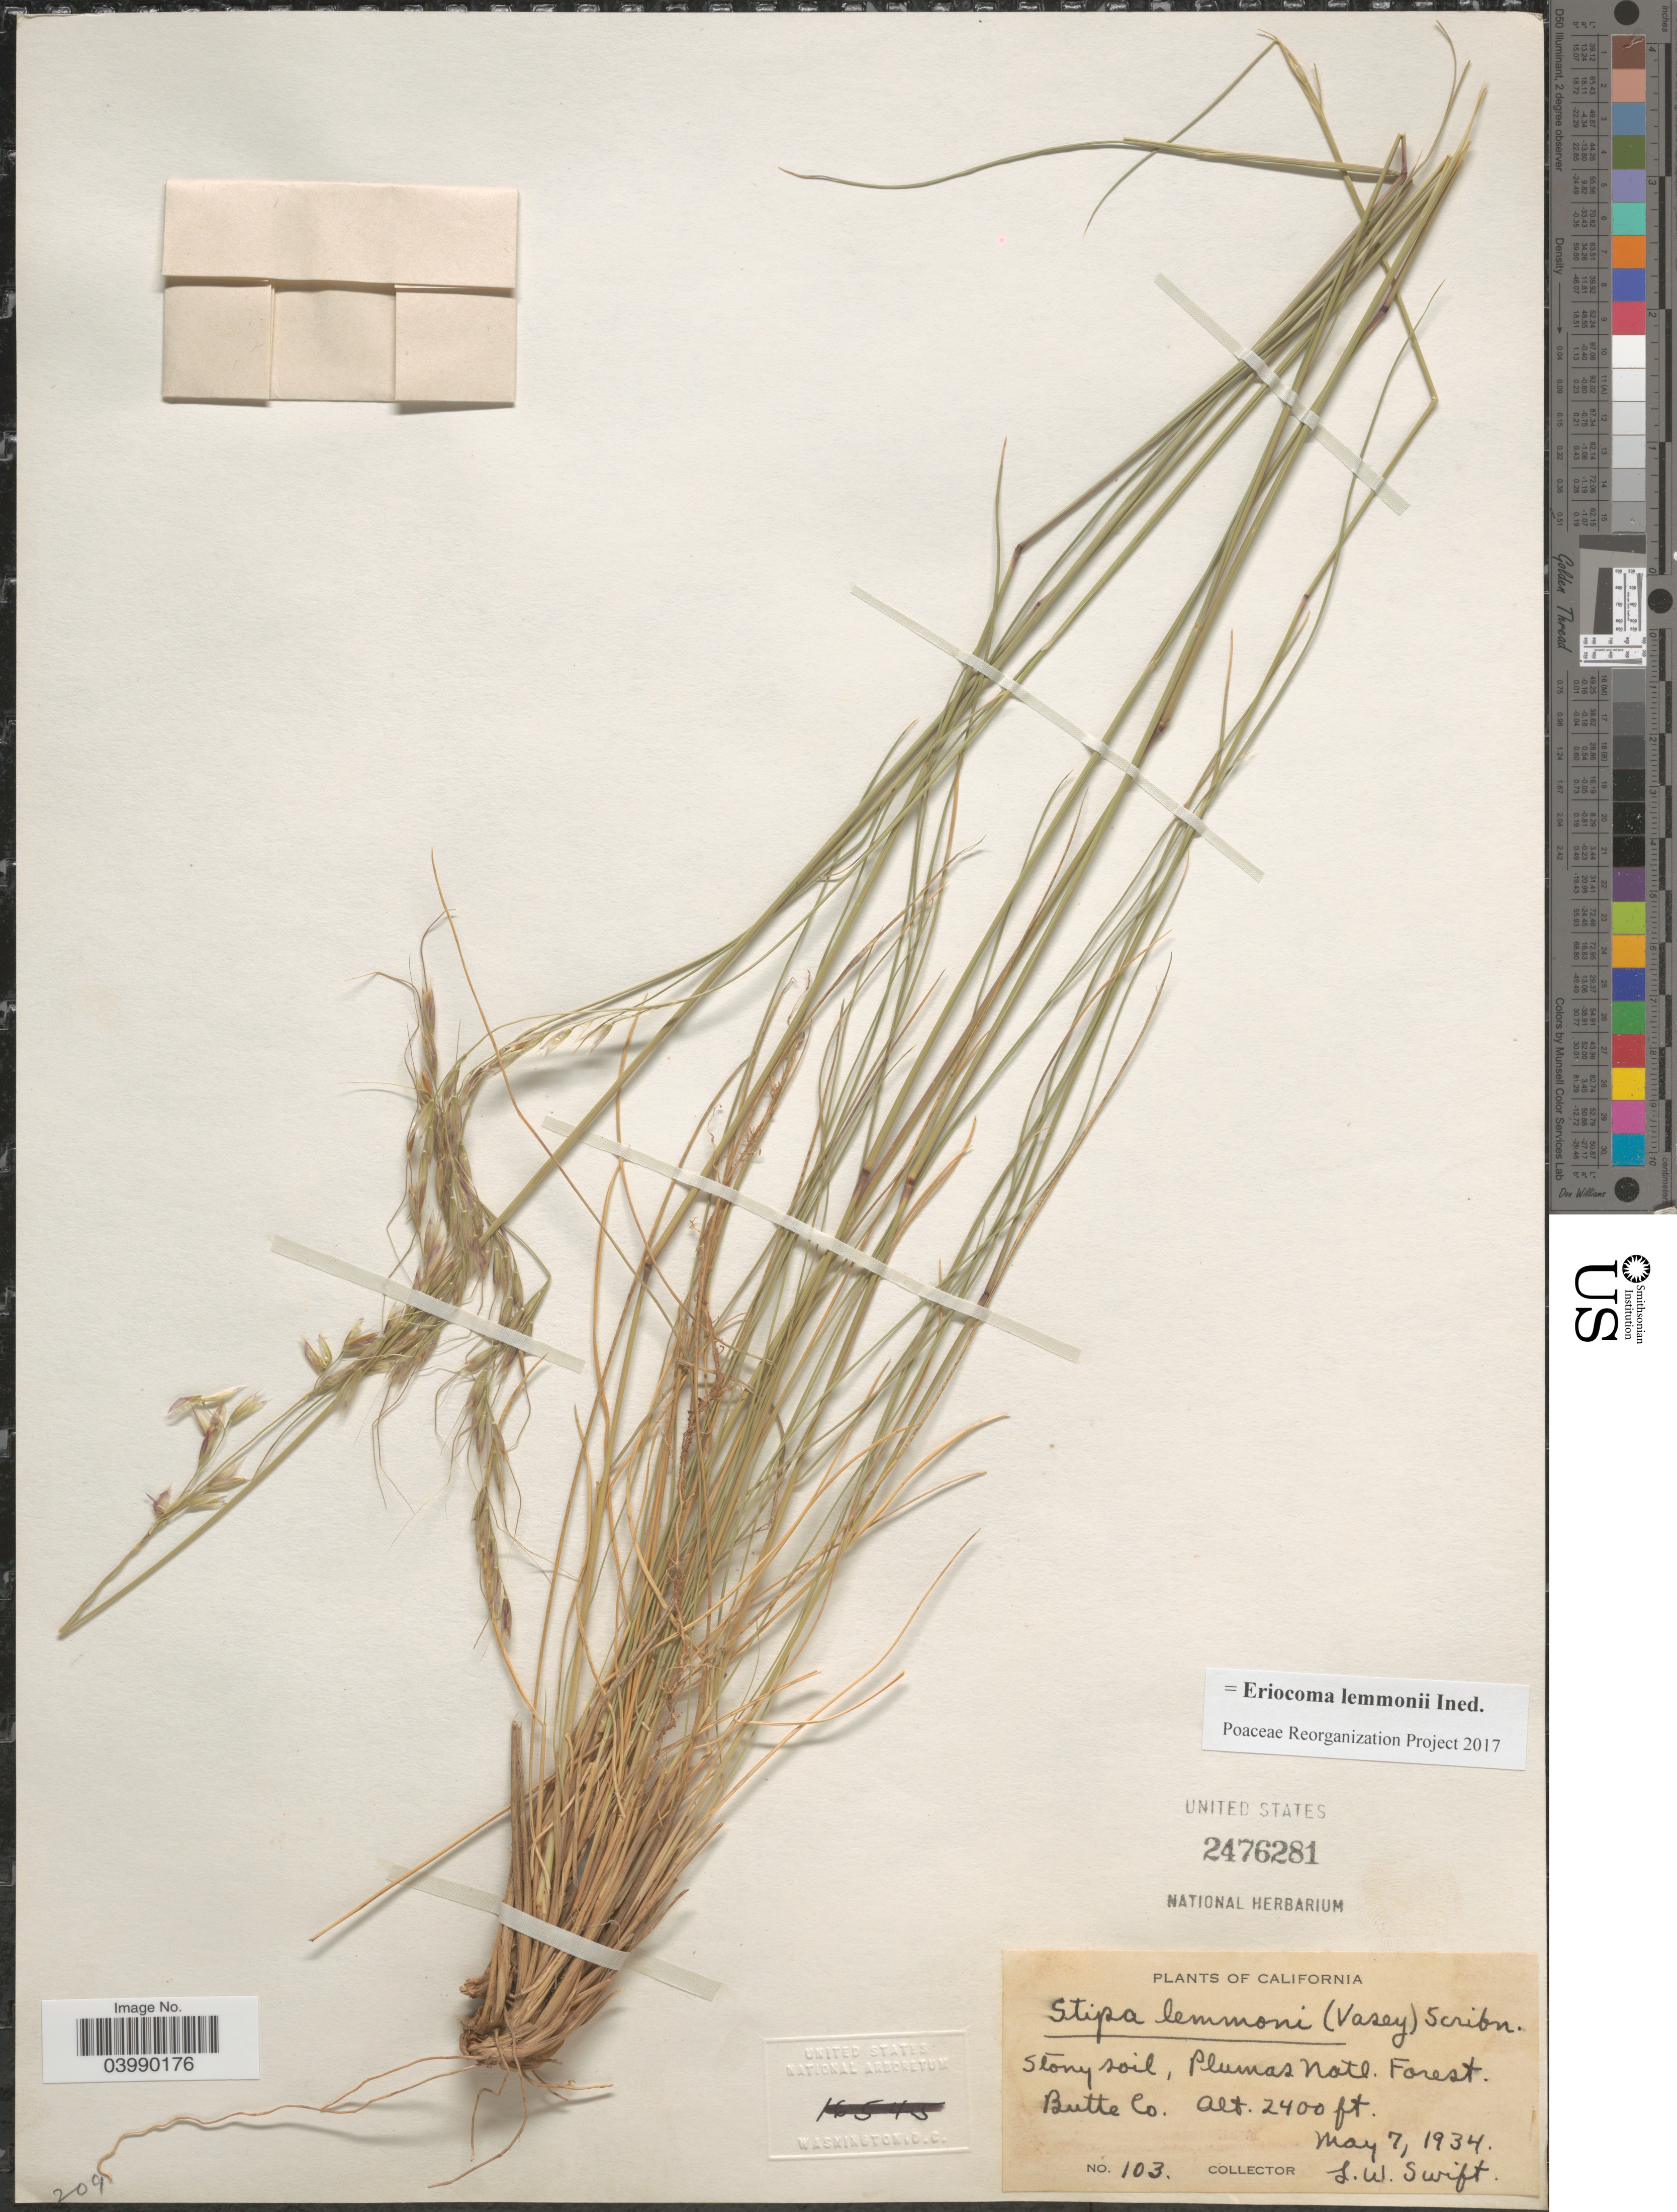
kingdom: Plantae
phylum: Tracheophyta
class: Liliopsida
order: Poales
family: Poaceae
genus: Eriocoma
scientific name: Eriocoma lemmonii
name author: (Vasey) Romasch.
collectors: S. Swift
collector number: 103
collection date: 1934-05-07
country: United States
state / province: California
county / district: Butte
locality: Plumas Natl. Forest. Butte Co.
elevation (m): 732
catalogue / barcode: US 2476281